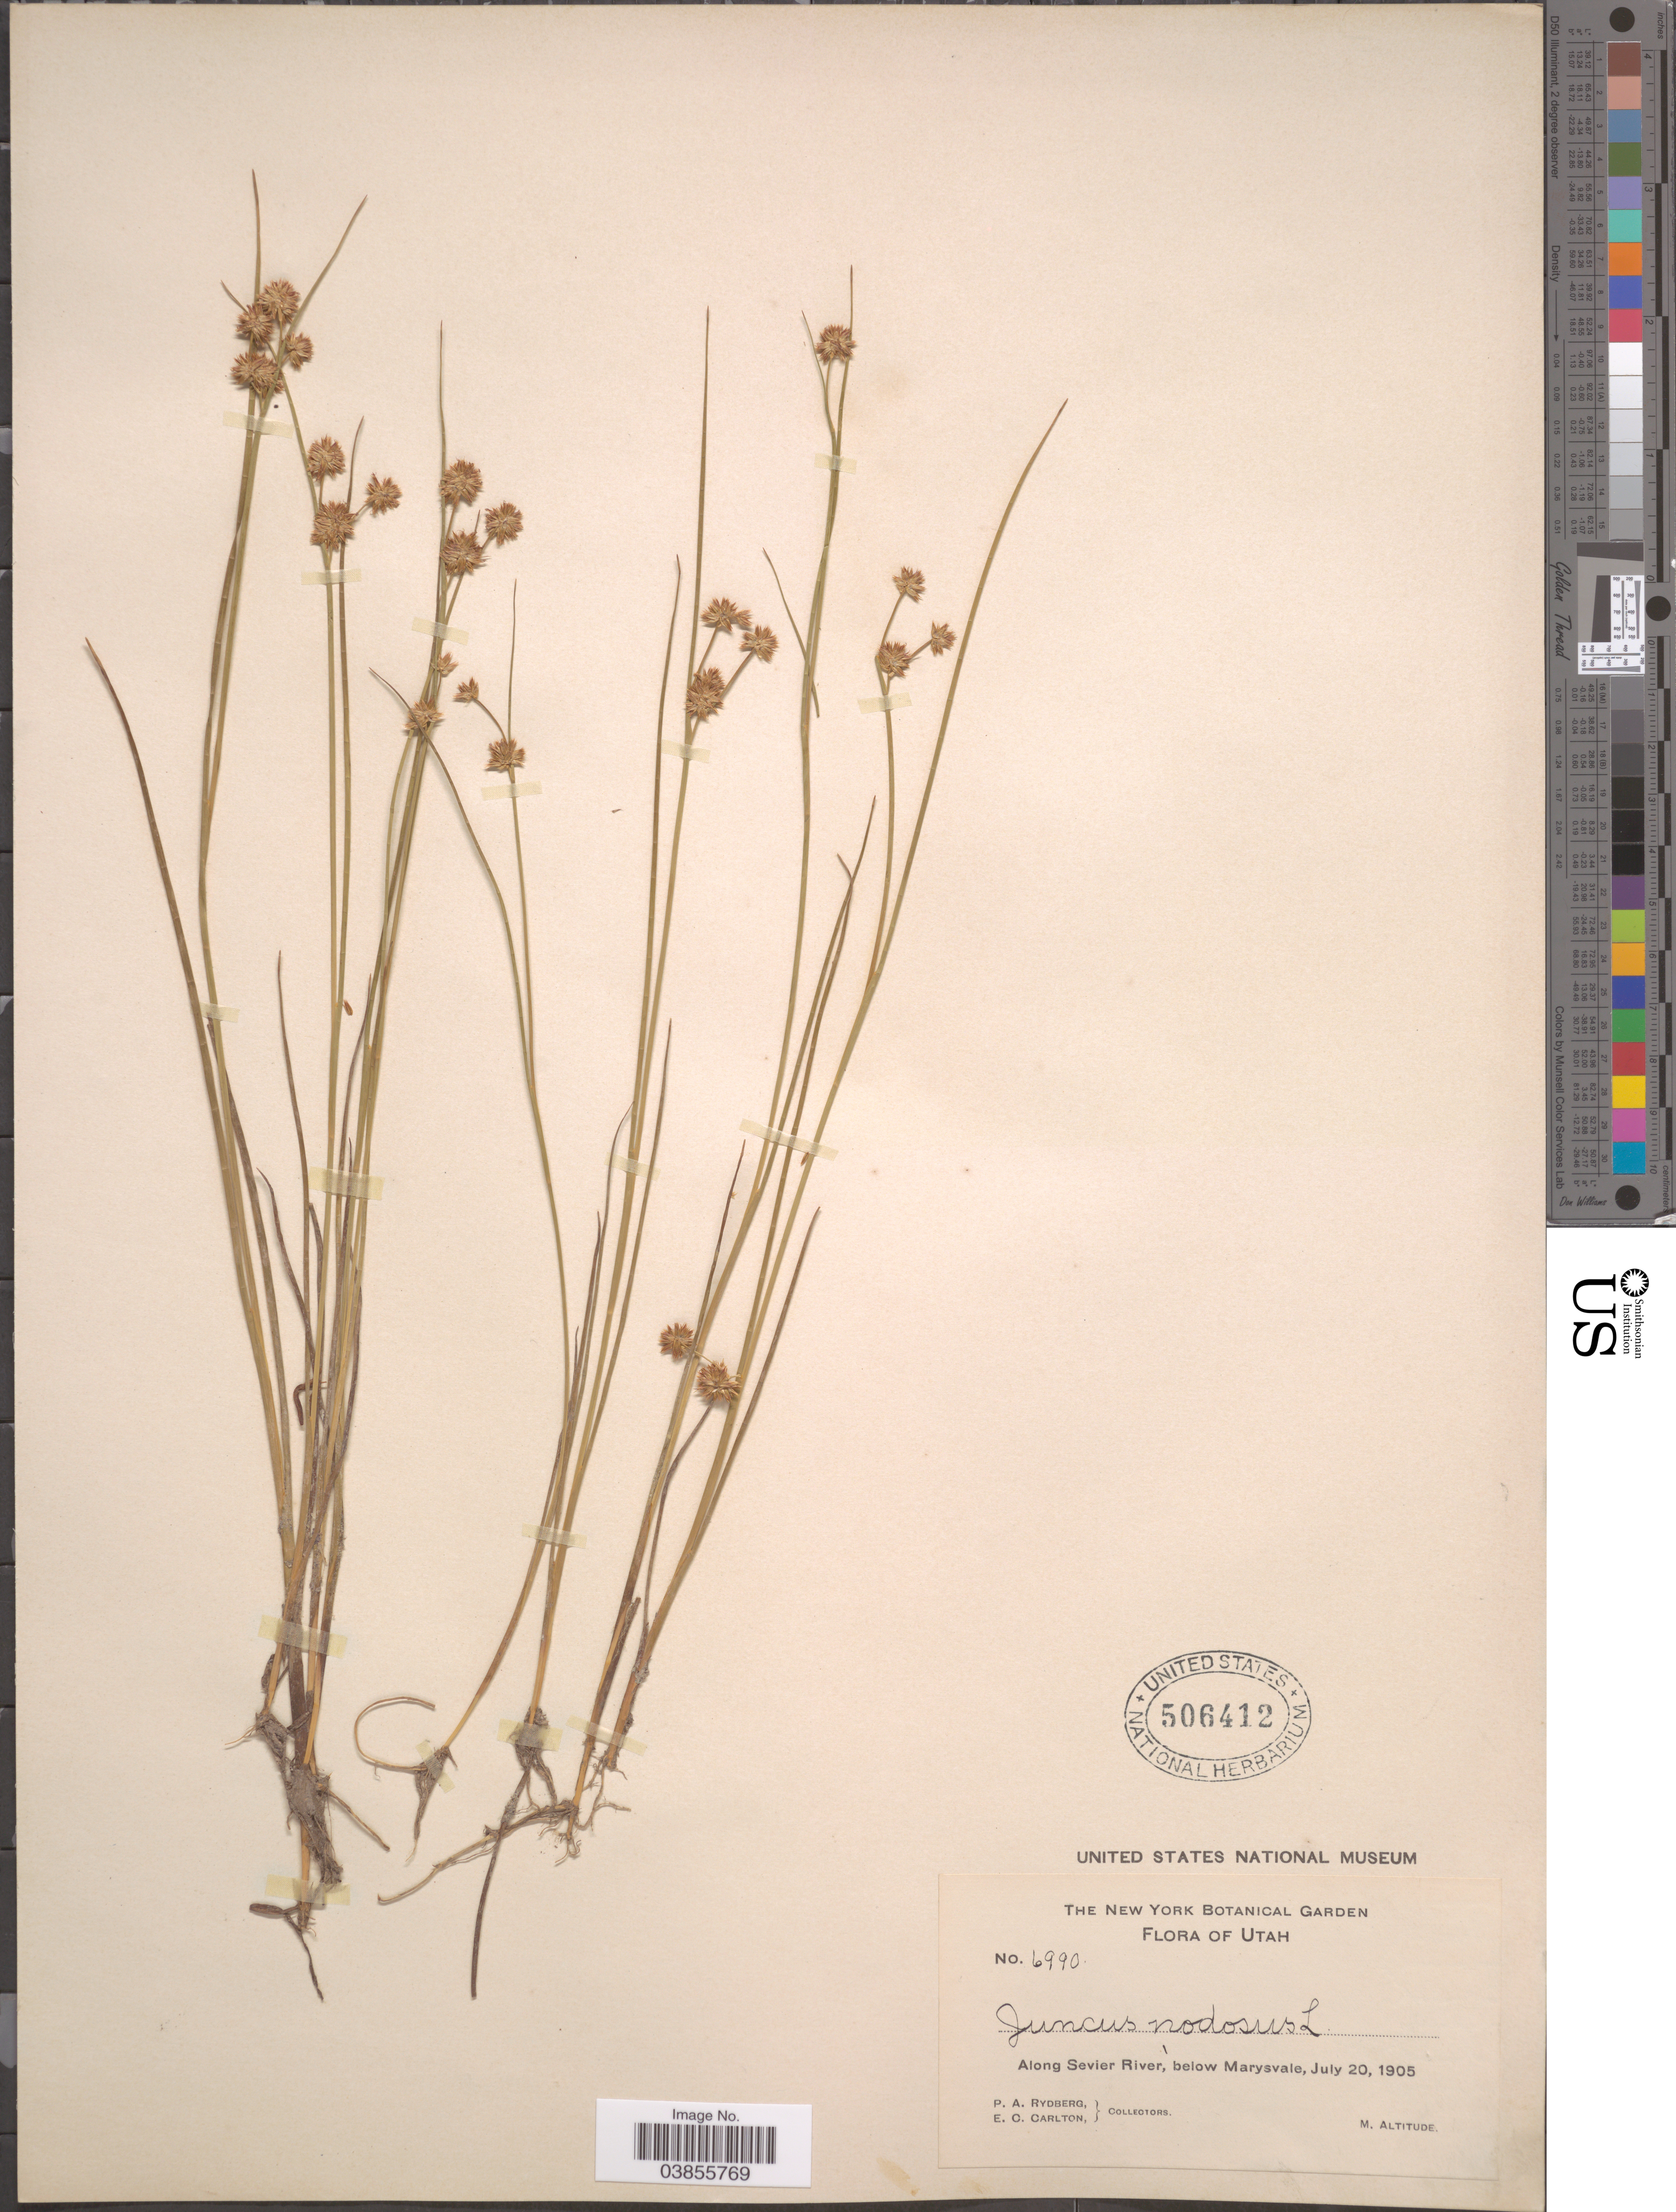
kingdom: Plantae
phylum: Tracheophyta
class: Liliopsida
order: Poales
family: Juncaceae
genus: Juncus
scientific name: Juncus nodosus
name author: L.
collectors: P. A. Rydberg & E. Carlton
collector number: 6990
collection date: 1905-07-20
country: United States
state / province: Utah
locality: Along Sevier River, below Marysvale.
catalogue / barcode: US 506412